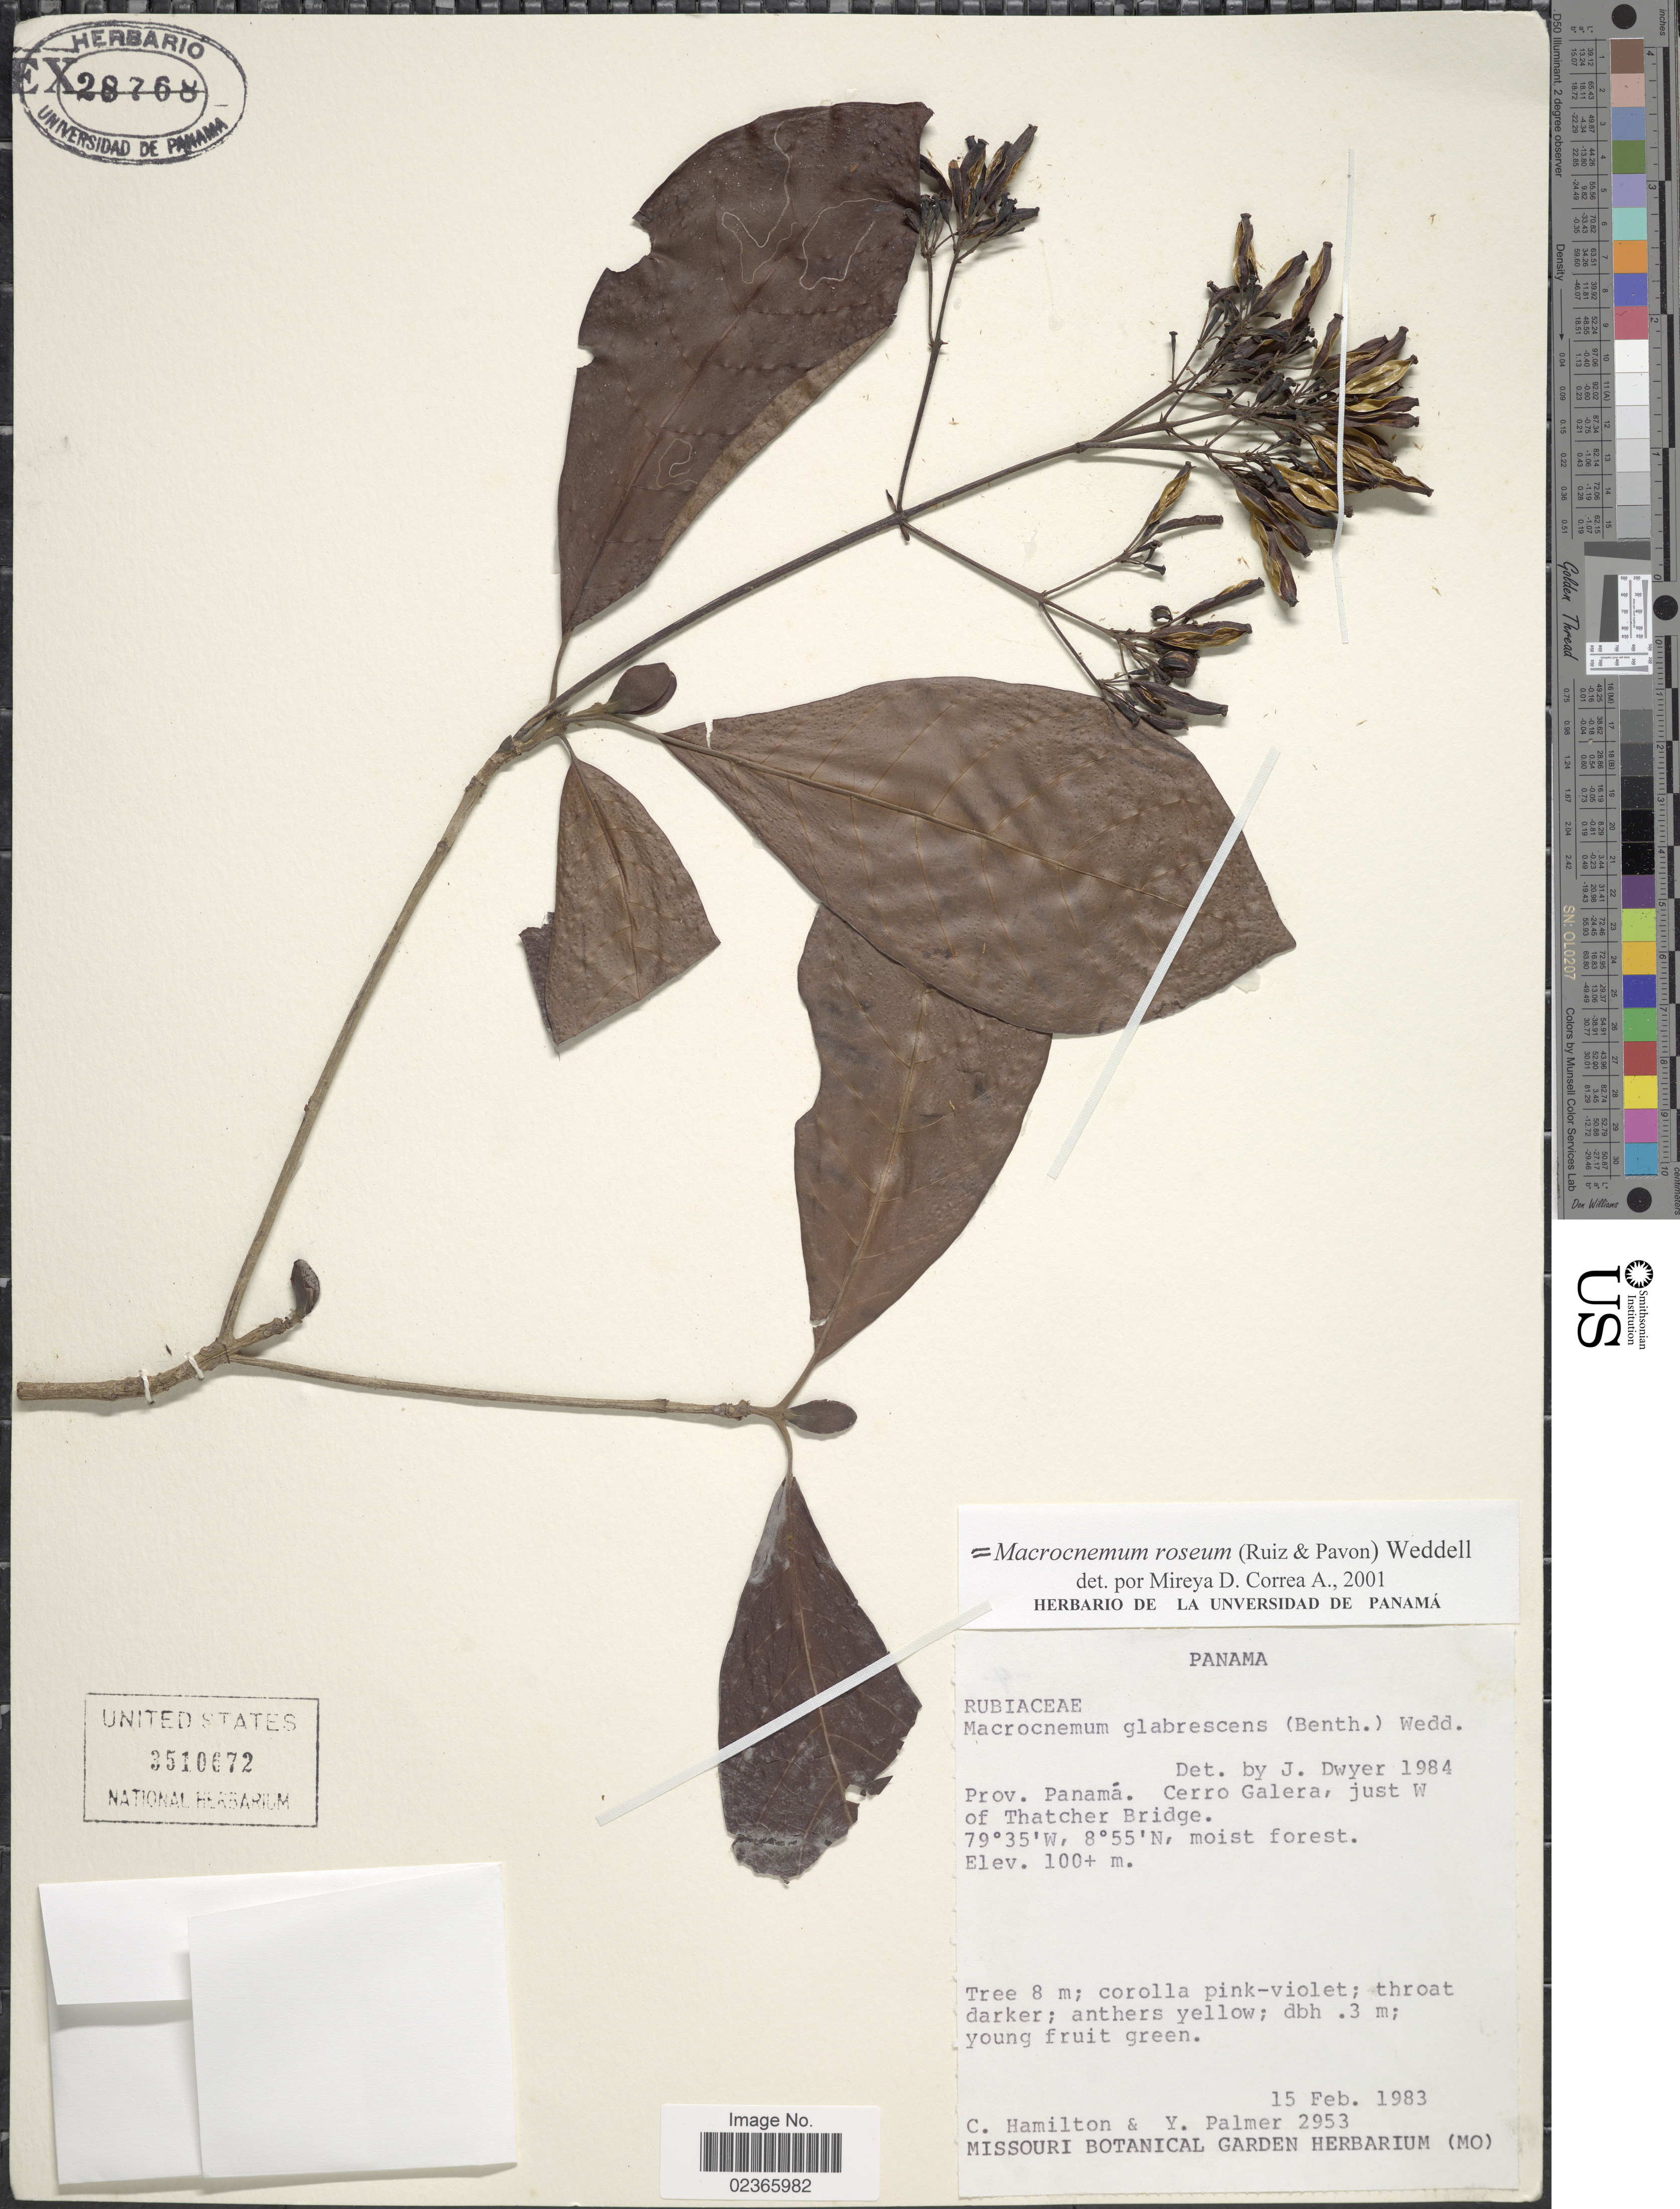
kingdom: Plantae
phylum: Tracheophyta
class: Magnoliopsida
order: Gentianales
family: Rubiaceae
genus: Macrocnemum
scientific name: Macrocnemum glabrescens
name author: (Benth.) Wedd.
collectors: C. Hamilton & Y. Palmer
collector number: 2953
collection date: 1983-02-15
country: Panama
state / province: Panamá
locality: Prov. Panama, Cerro Galera, just W of Thatcher Bridge.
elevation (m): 100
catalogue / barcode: US 3510672